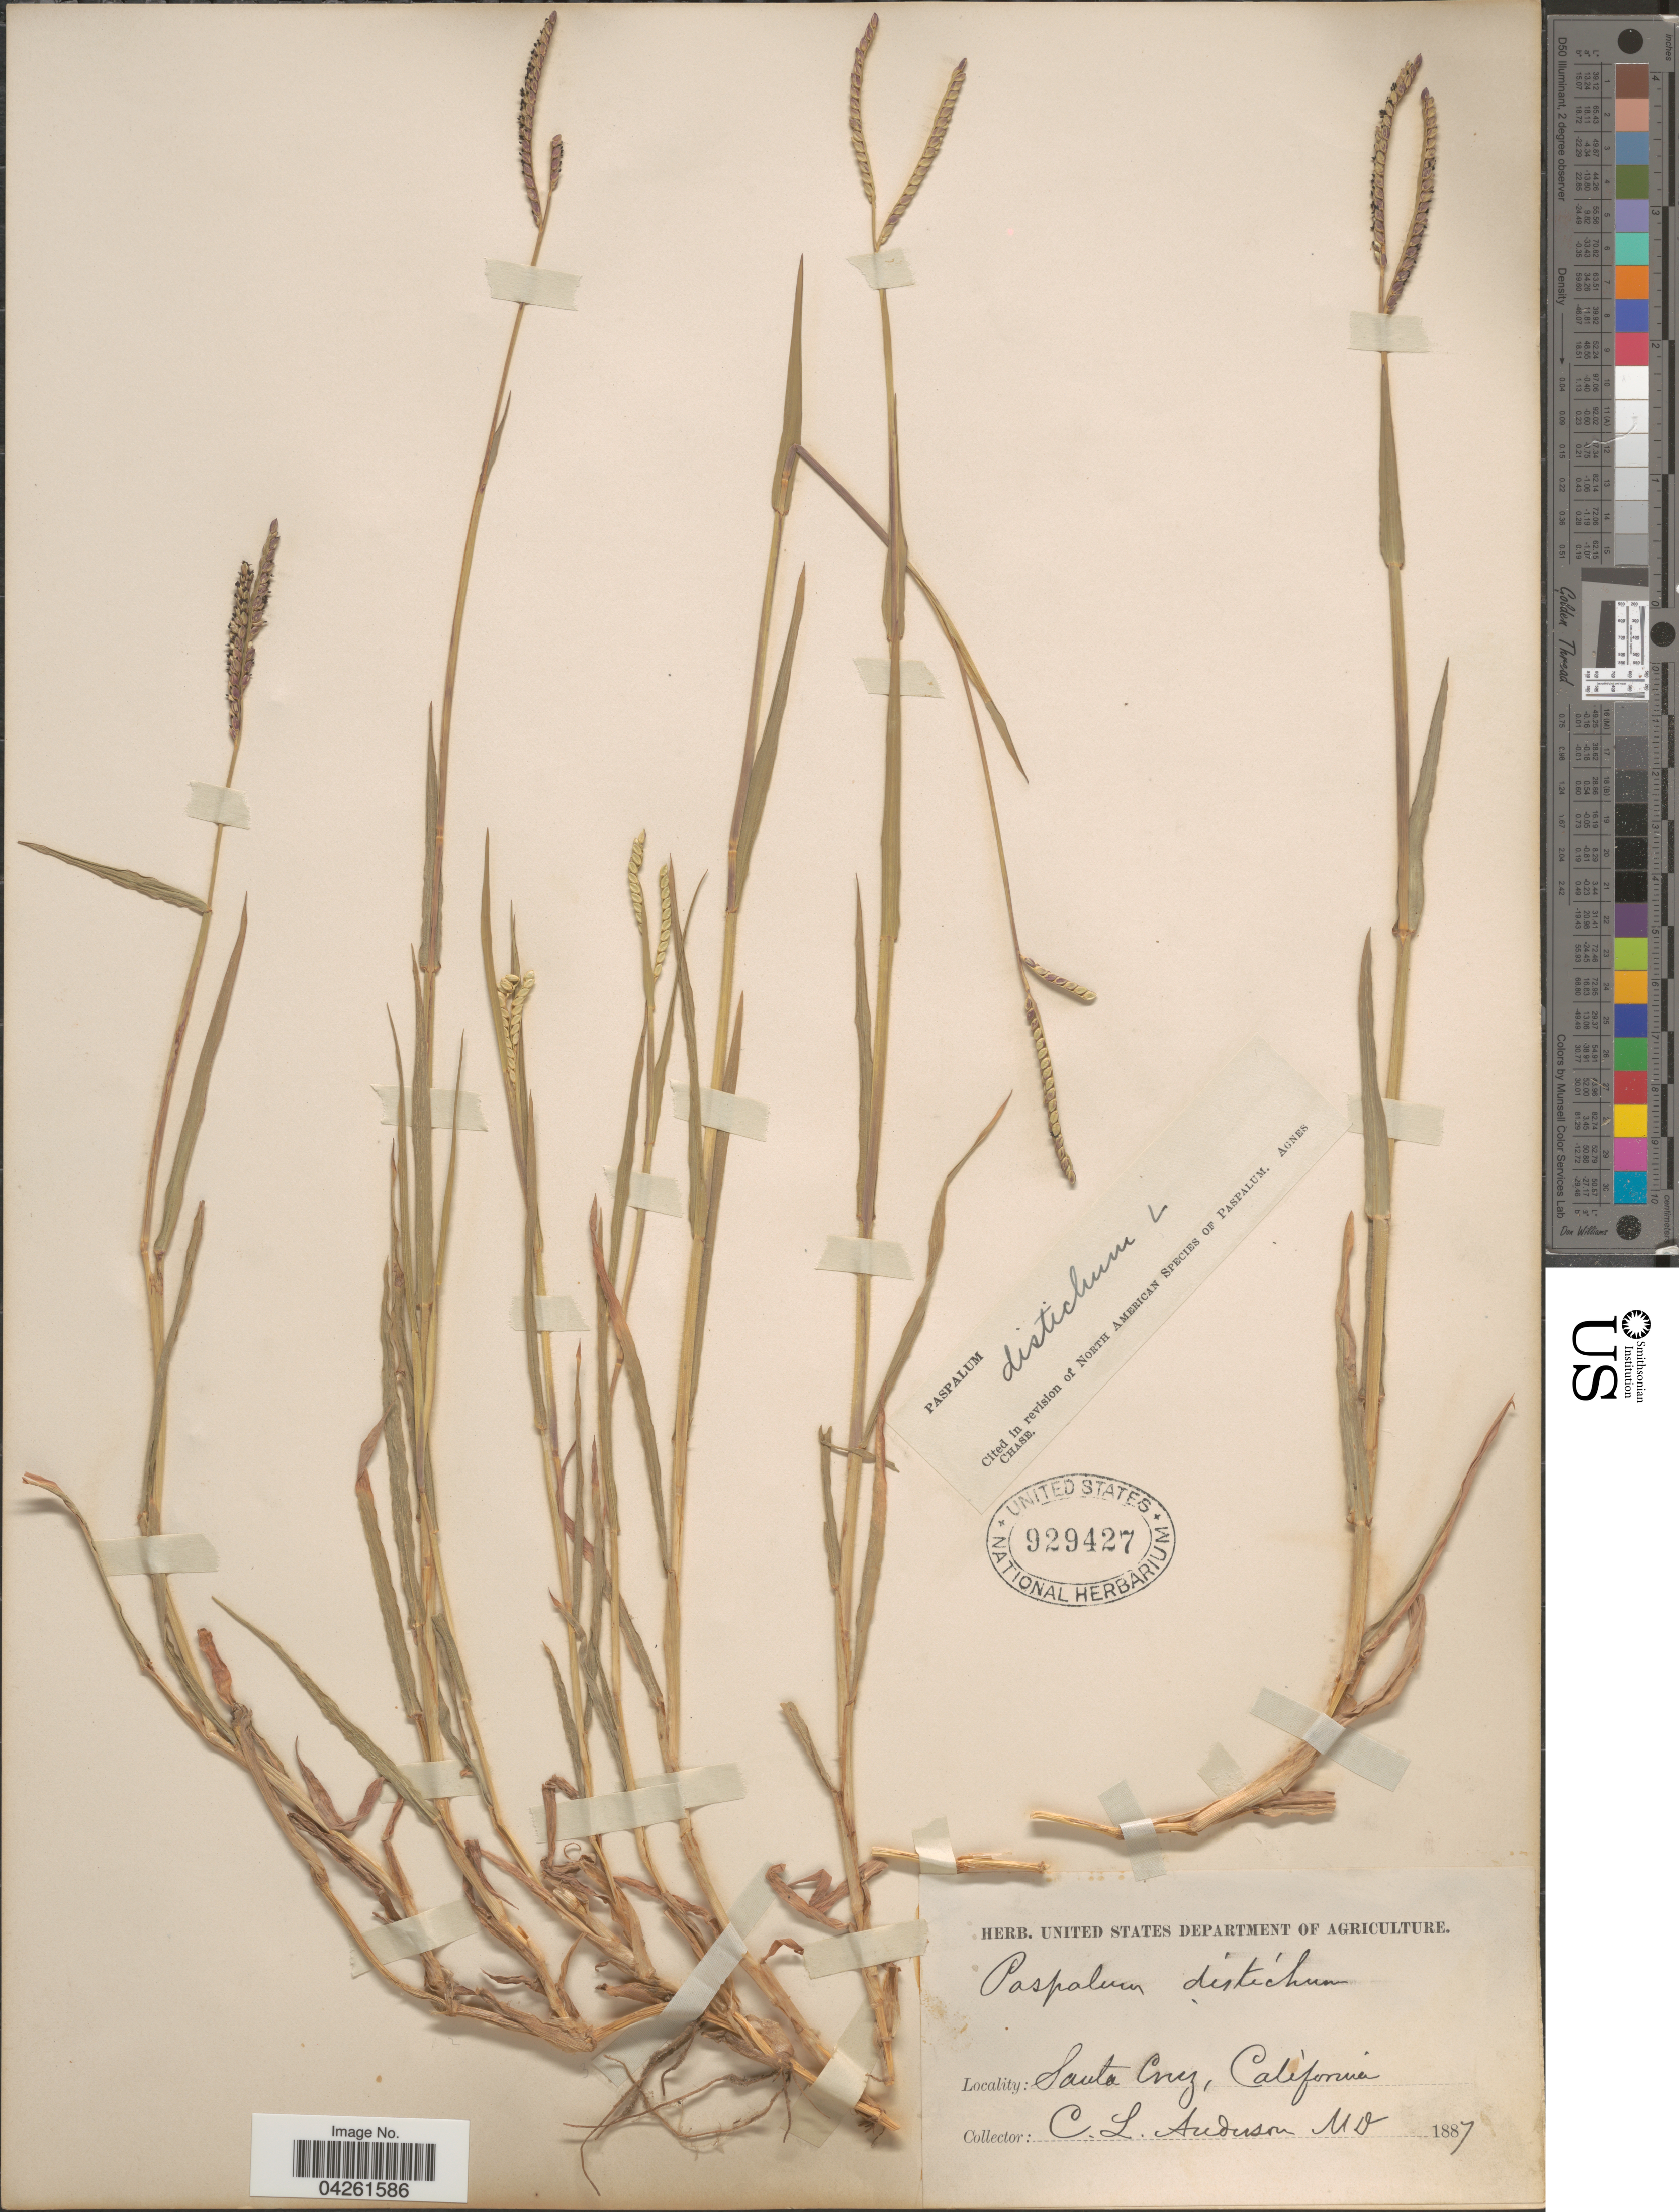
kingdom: Plantae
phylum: Tracheophyta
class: Liliopsida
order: Poales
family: Poaceae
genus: Paspalum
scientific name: Paspalum distichum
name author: L.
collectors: C. L. Anderson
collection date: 1887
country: United States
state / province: California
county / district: Santa Cruz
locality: Santa Cruz.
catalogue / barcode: US 929427